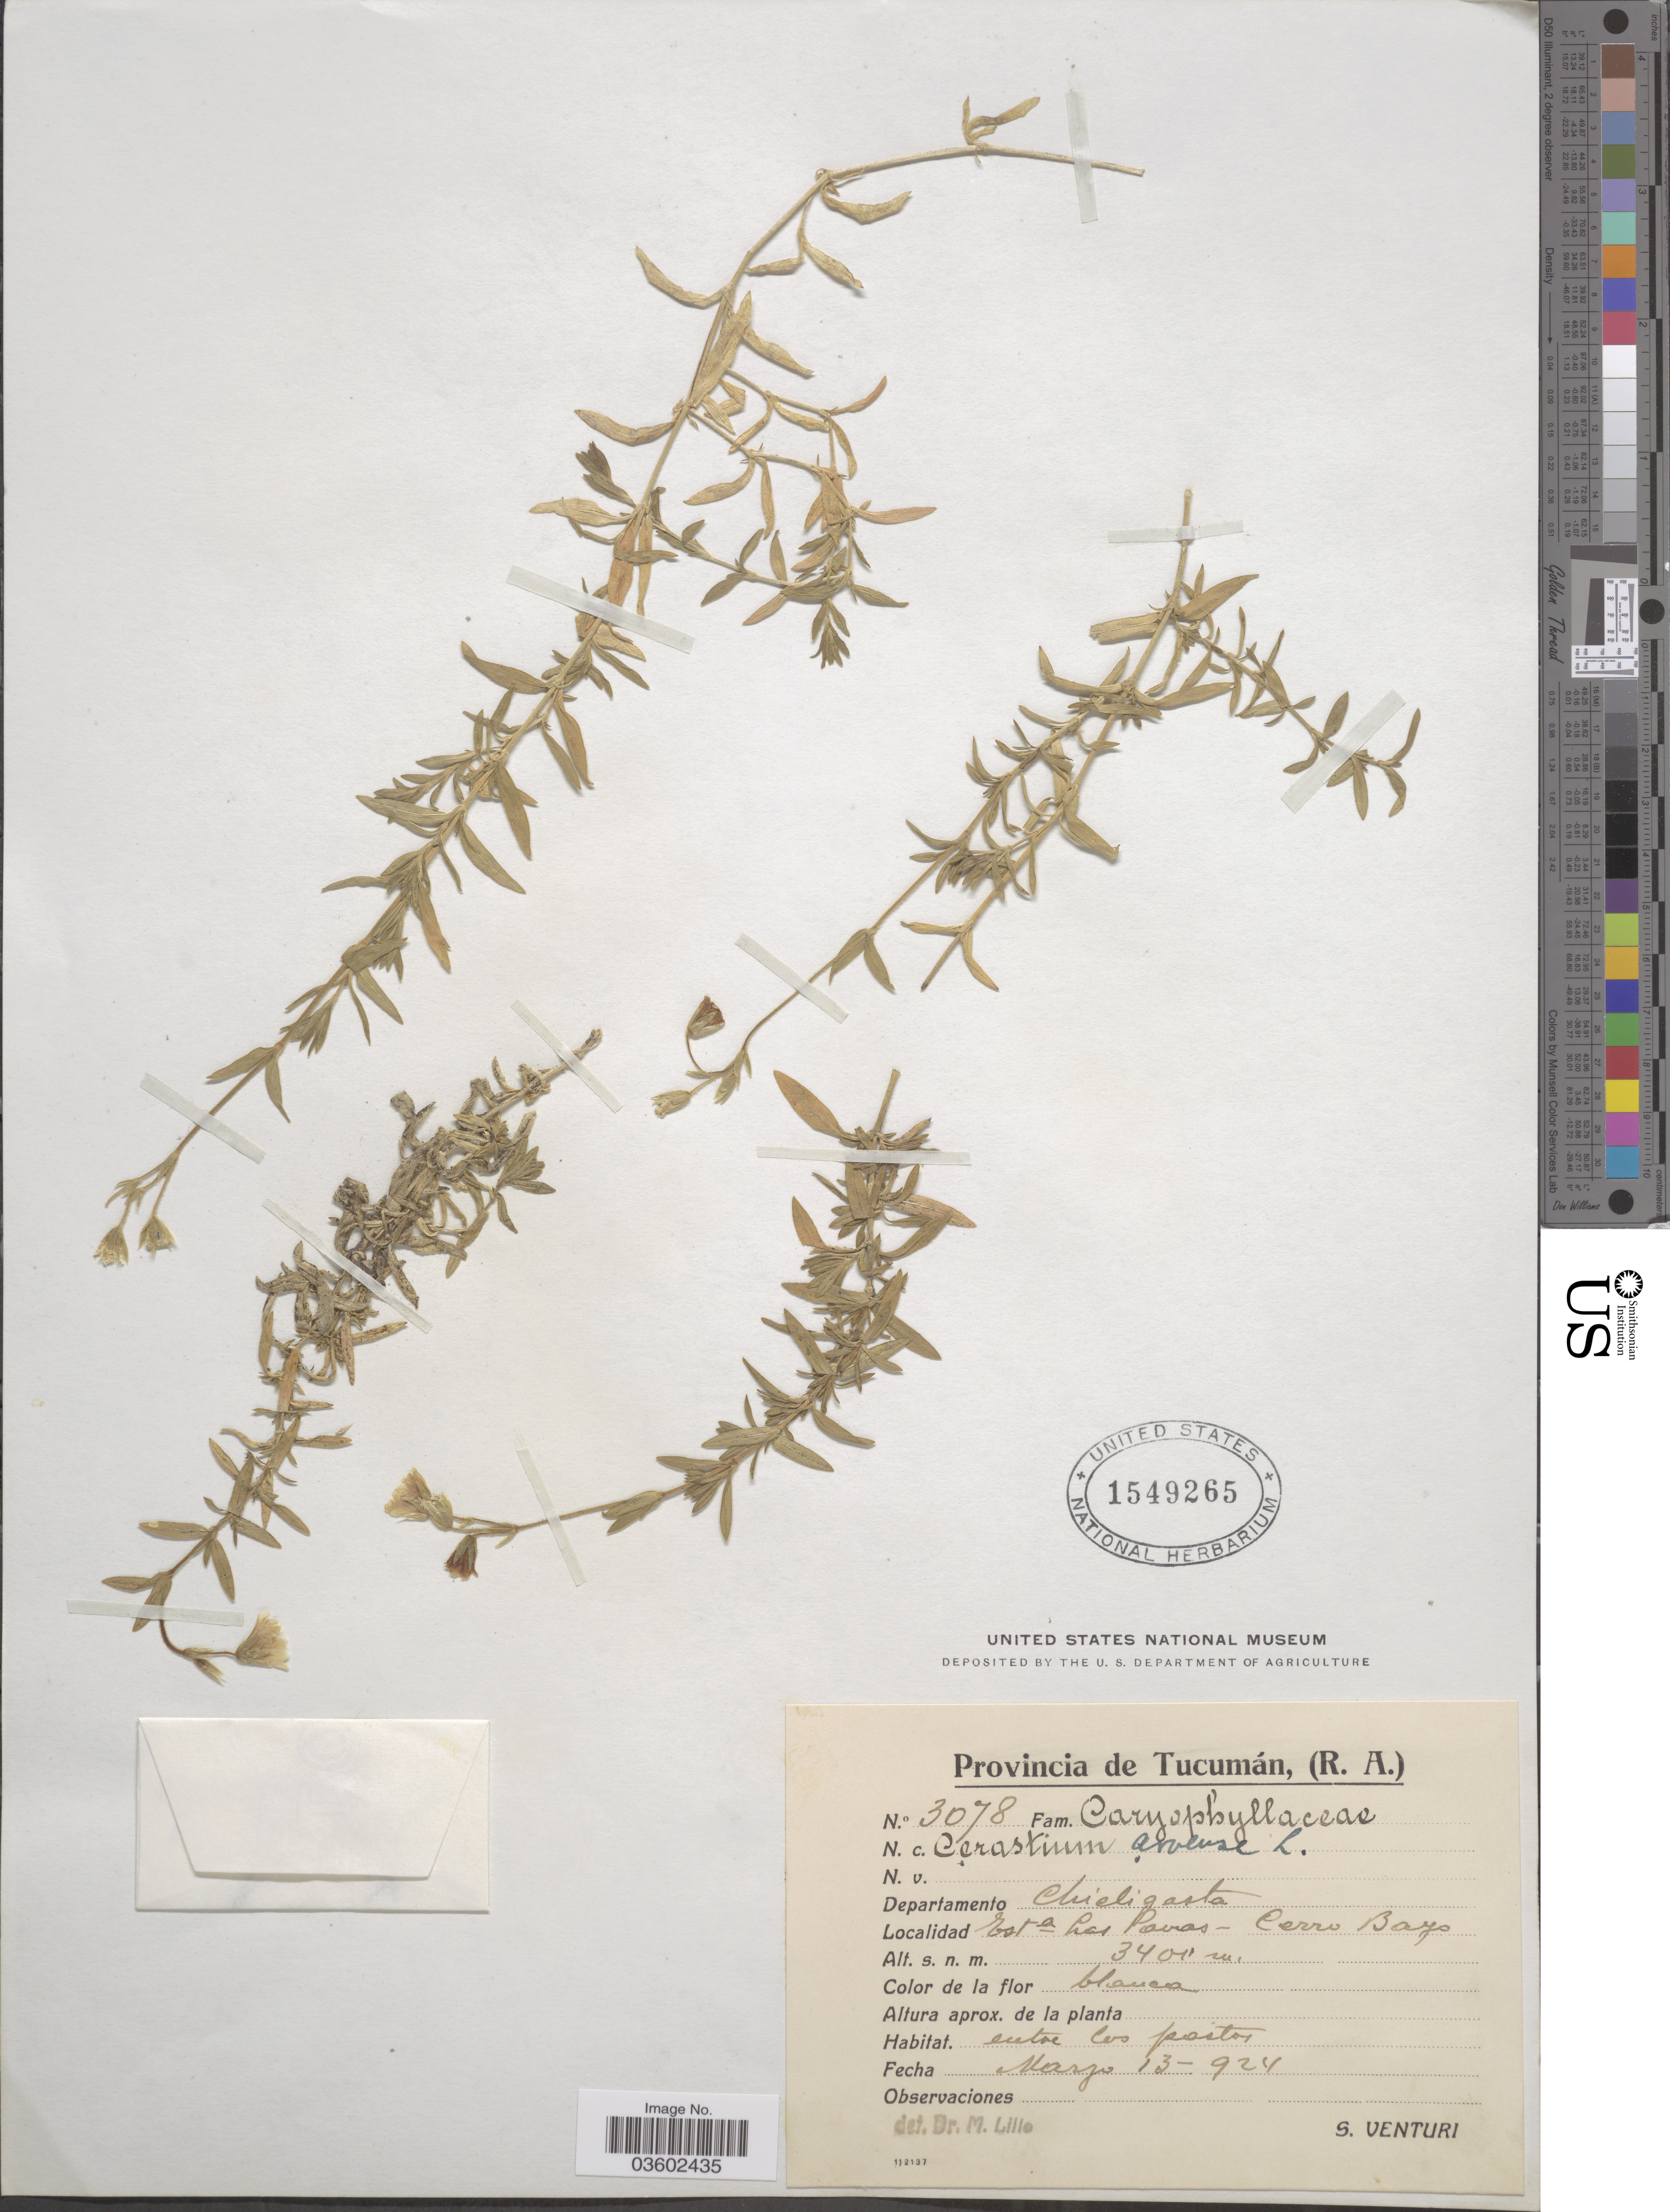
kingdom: Plantae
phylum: Tracheophyta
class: Magnoliopsida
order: Caryophyllales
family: Caryophyllaceae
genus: Cerastium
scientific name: Cerastium arvense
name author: L.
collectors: S. Venturi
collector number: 3078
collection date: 1924-03-13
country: Argentina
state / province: Tucuman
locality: Departamento Chicligasta, Esta Las Pavas - Cerro Bayo.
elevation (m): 3400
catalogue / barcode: US 1549265